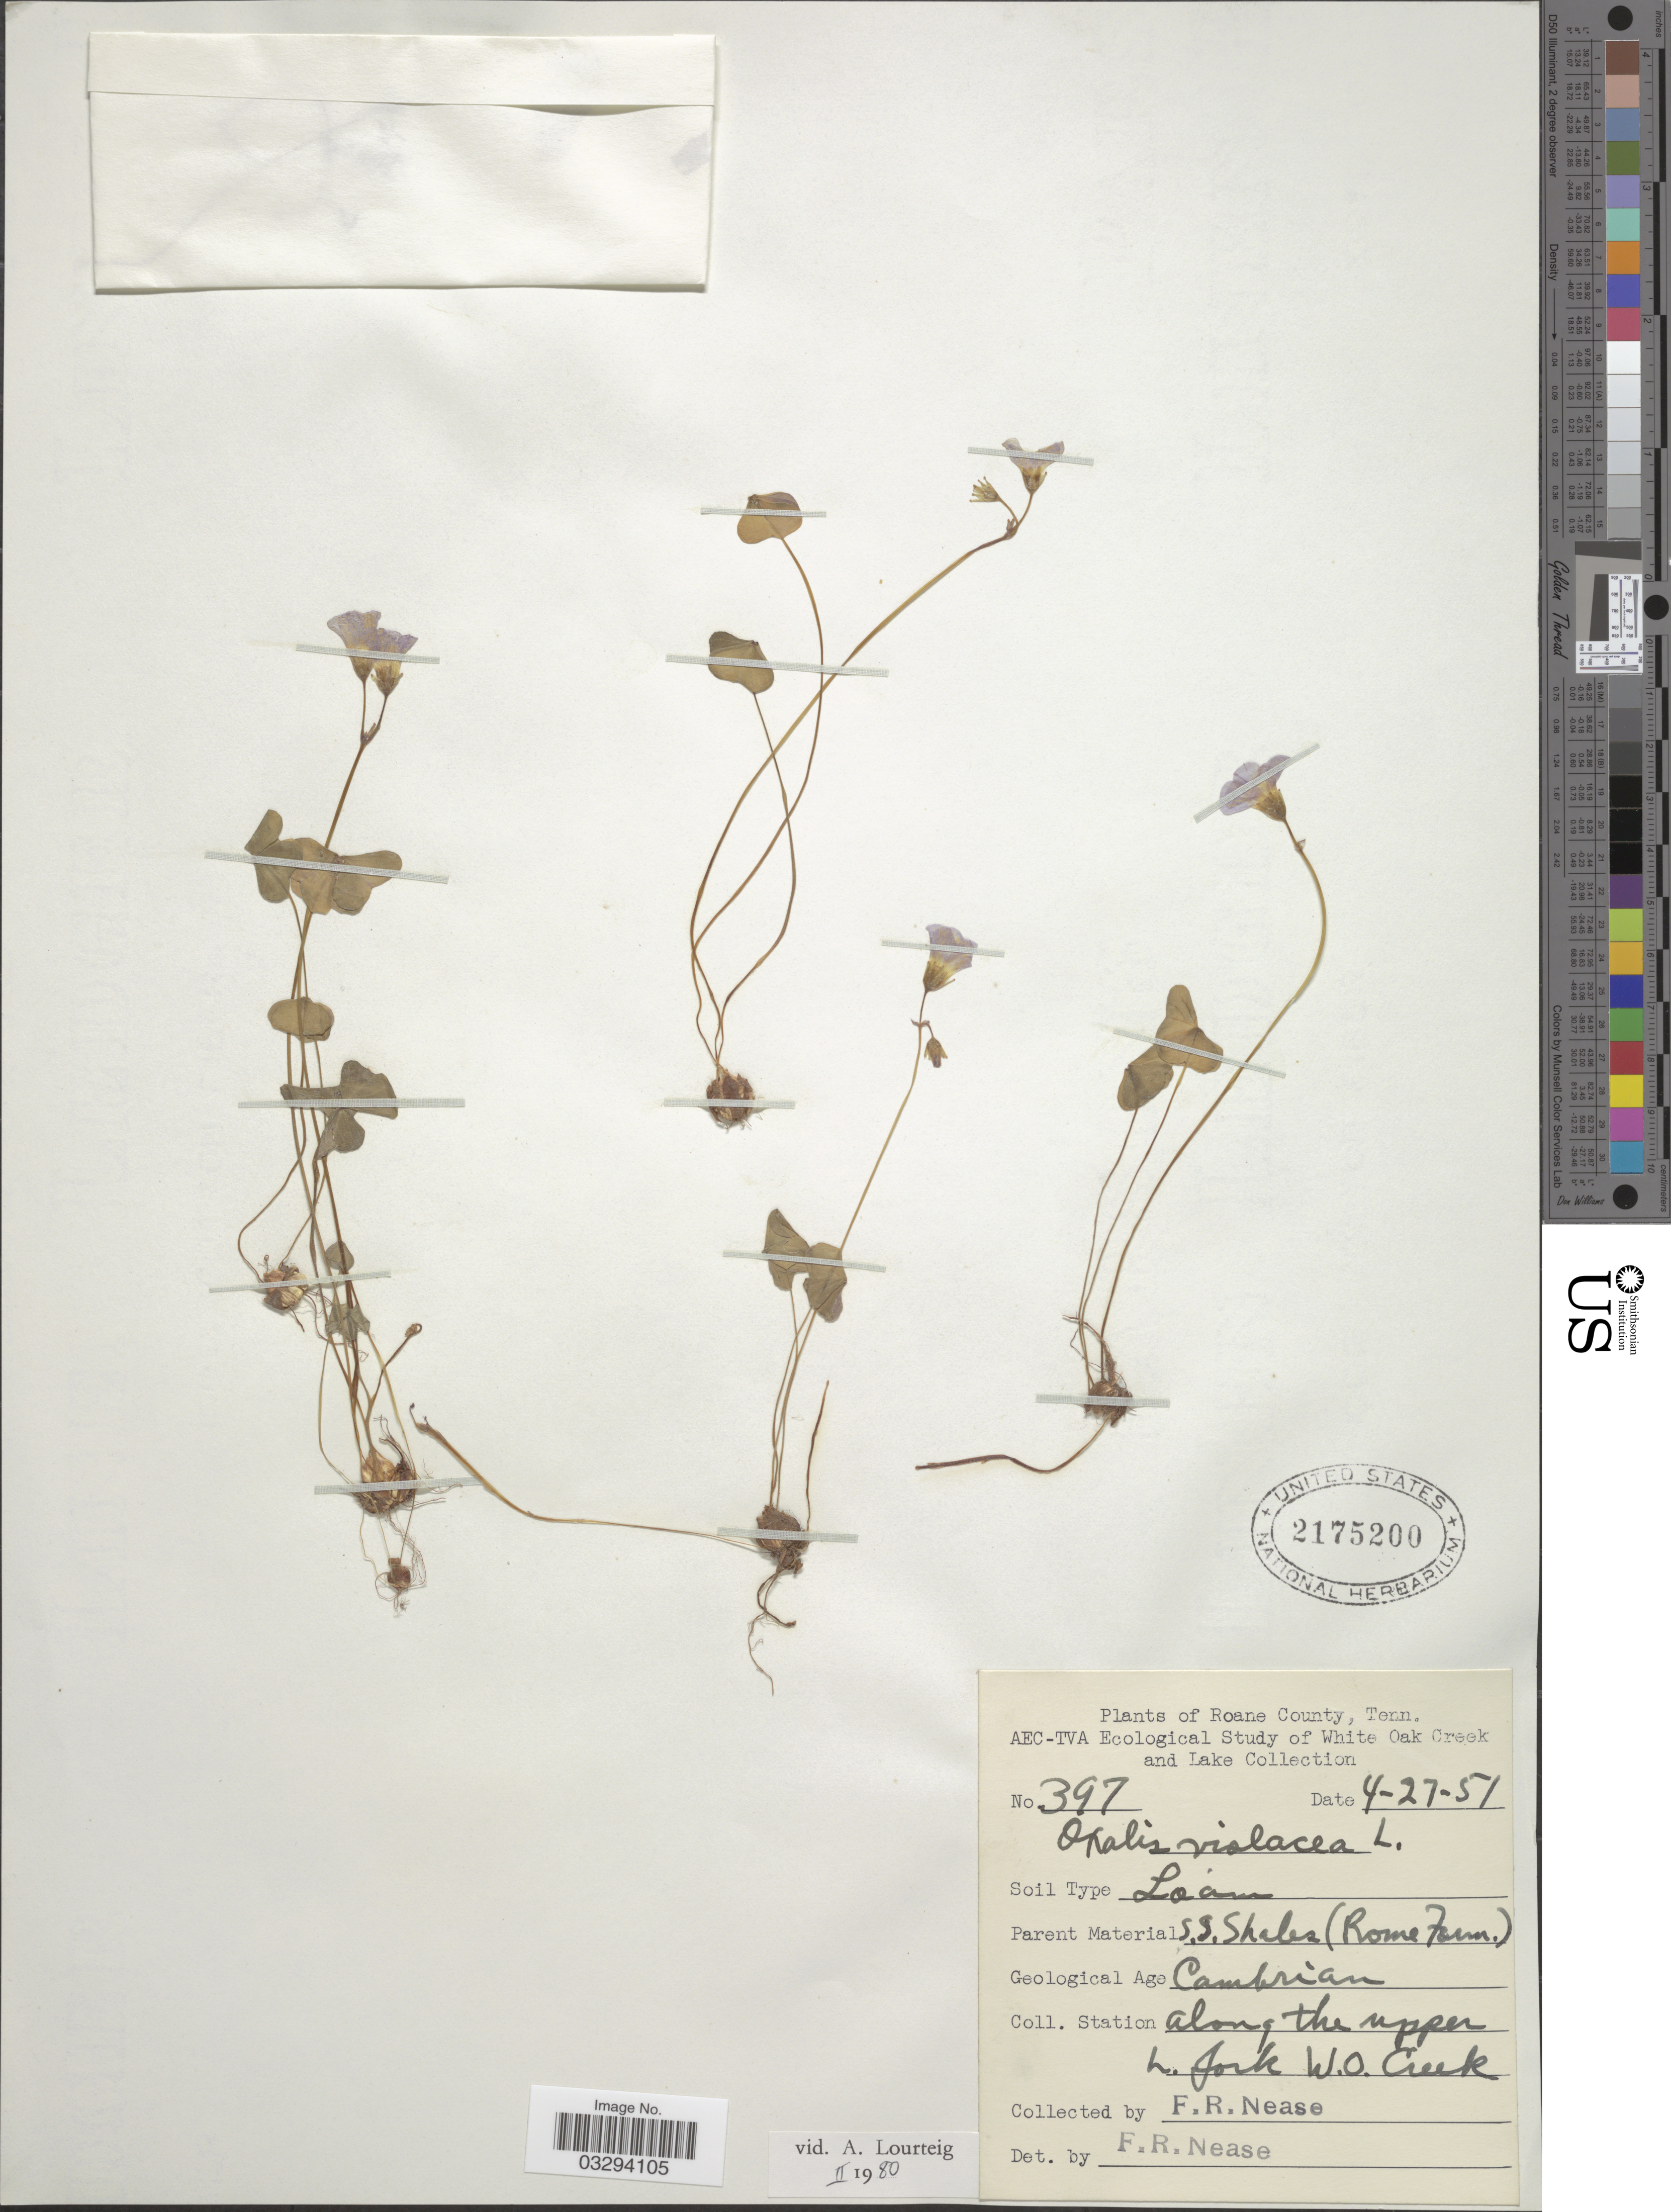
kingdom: Plantae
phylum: Tracheophyta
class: Magnoliopsida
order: Oxalidales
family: Oxalidaceae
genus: Oxalis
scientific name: Oxalis violacea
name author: L.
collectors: F. Nease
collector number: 397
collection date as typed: Transcribed d/m/y: 27/4/51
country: United States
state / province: Tennessee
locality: Roane County. Station along the upper n. fork W.O. Creek.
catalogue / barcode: US 2175200